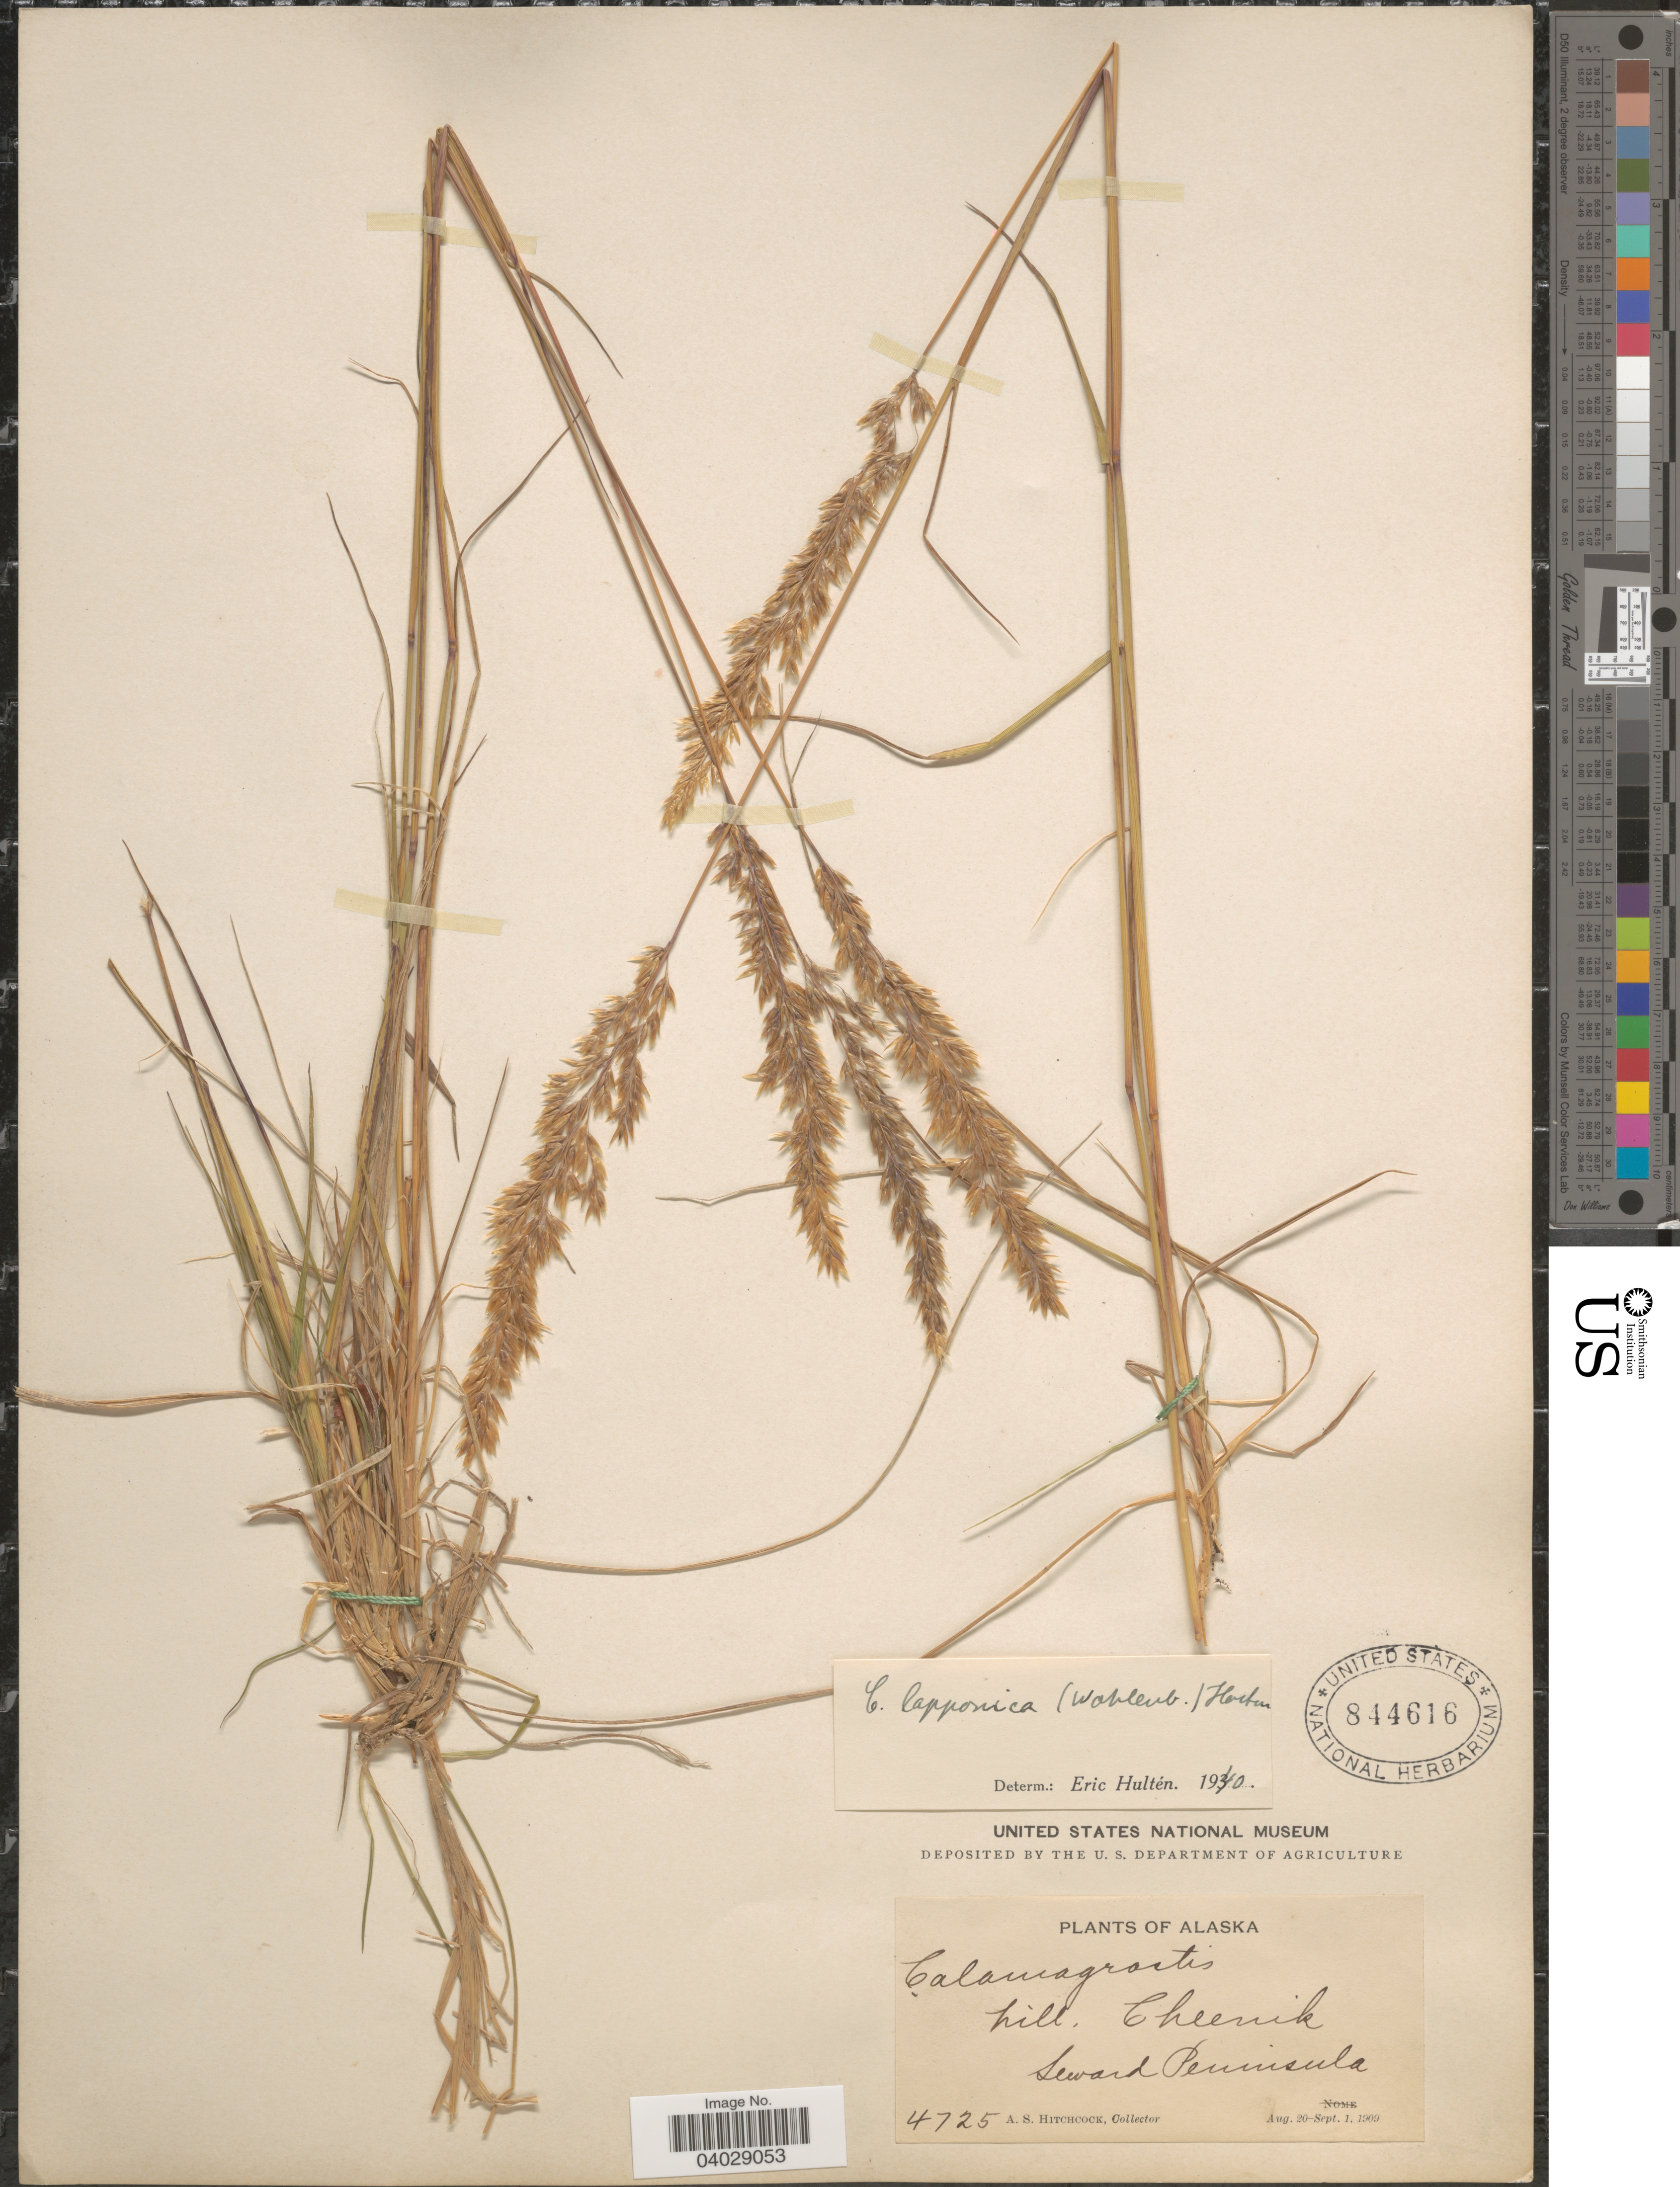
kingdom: Plantae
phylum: Tracheophyta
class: Liliopsida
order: Poales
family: Poaceae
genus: Calamagrostis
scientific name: Calamagrostis lapponica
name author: (Wahlenb.) Hartm.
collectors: A. S. Hitchcock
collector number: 4725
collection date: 1909-08-20/1909-09-01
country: United States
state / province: Alaska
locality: Hill. Cheenik. Seward Peninsula.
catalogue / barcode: US 844616